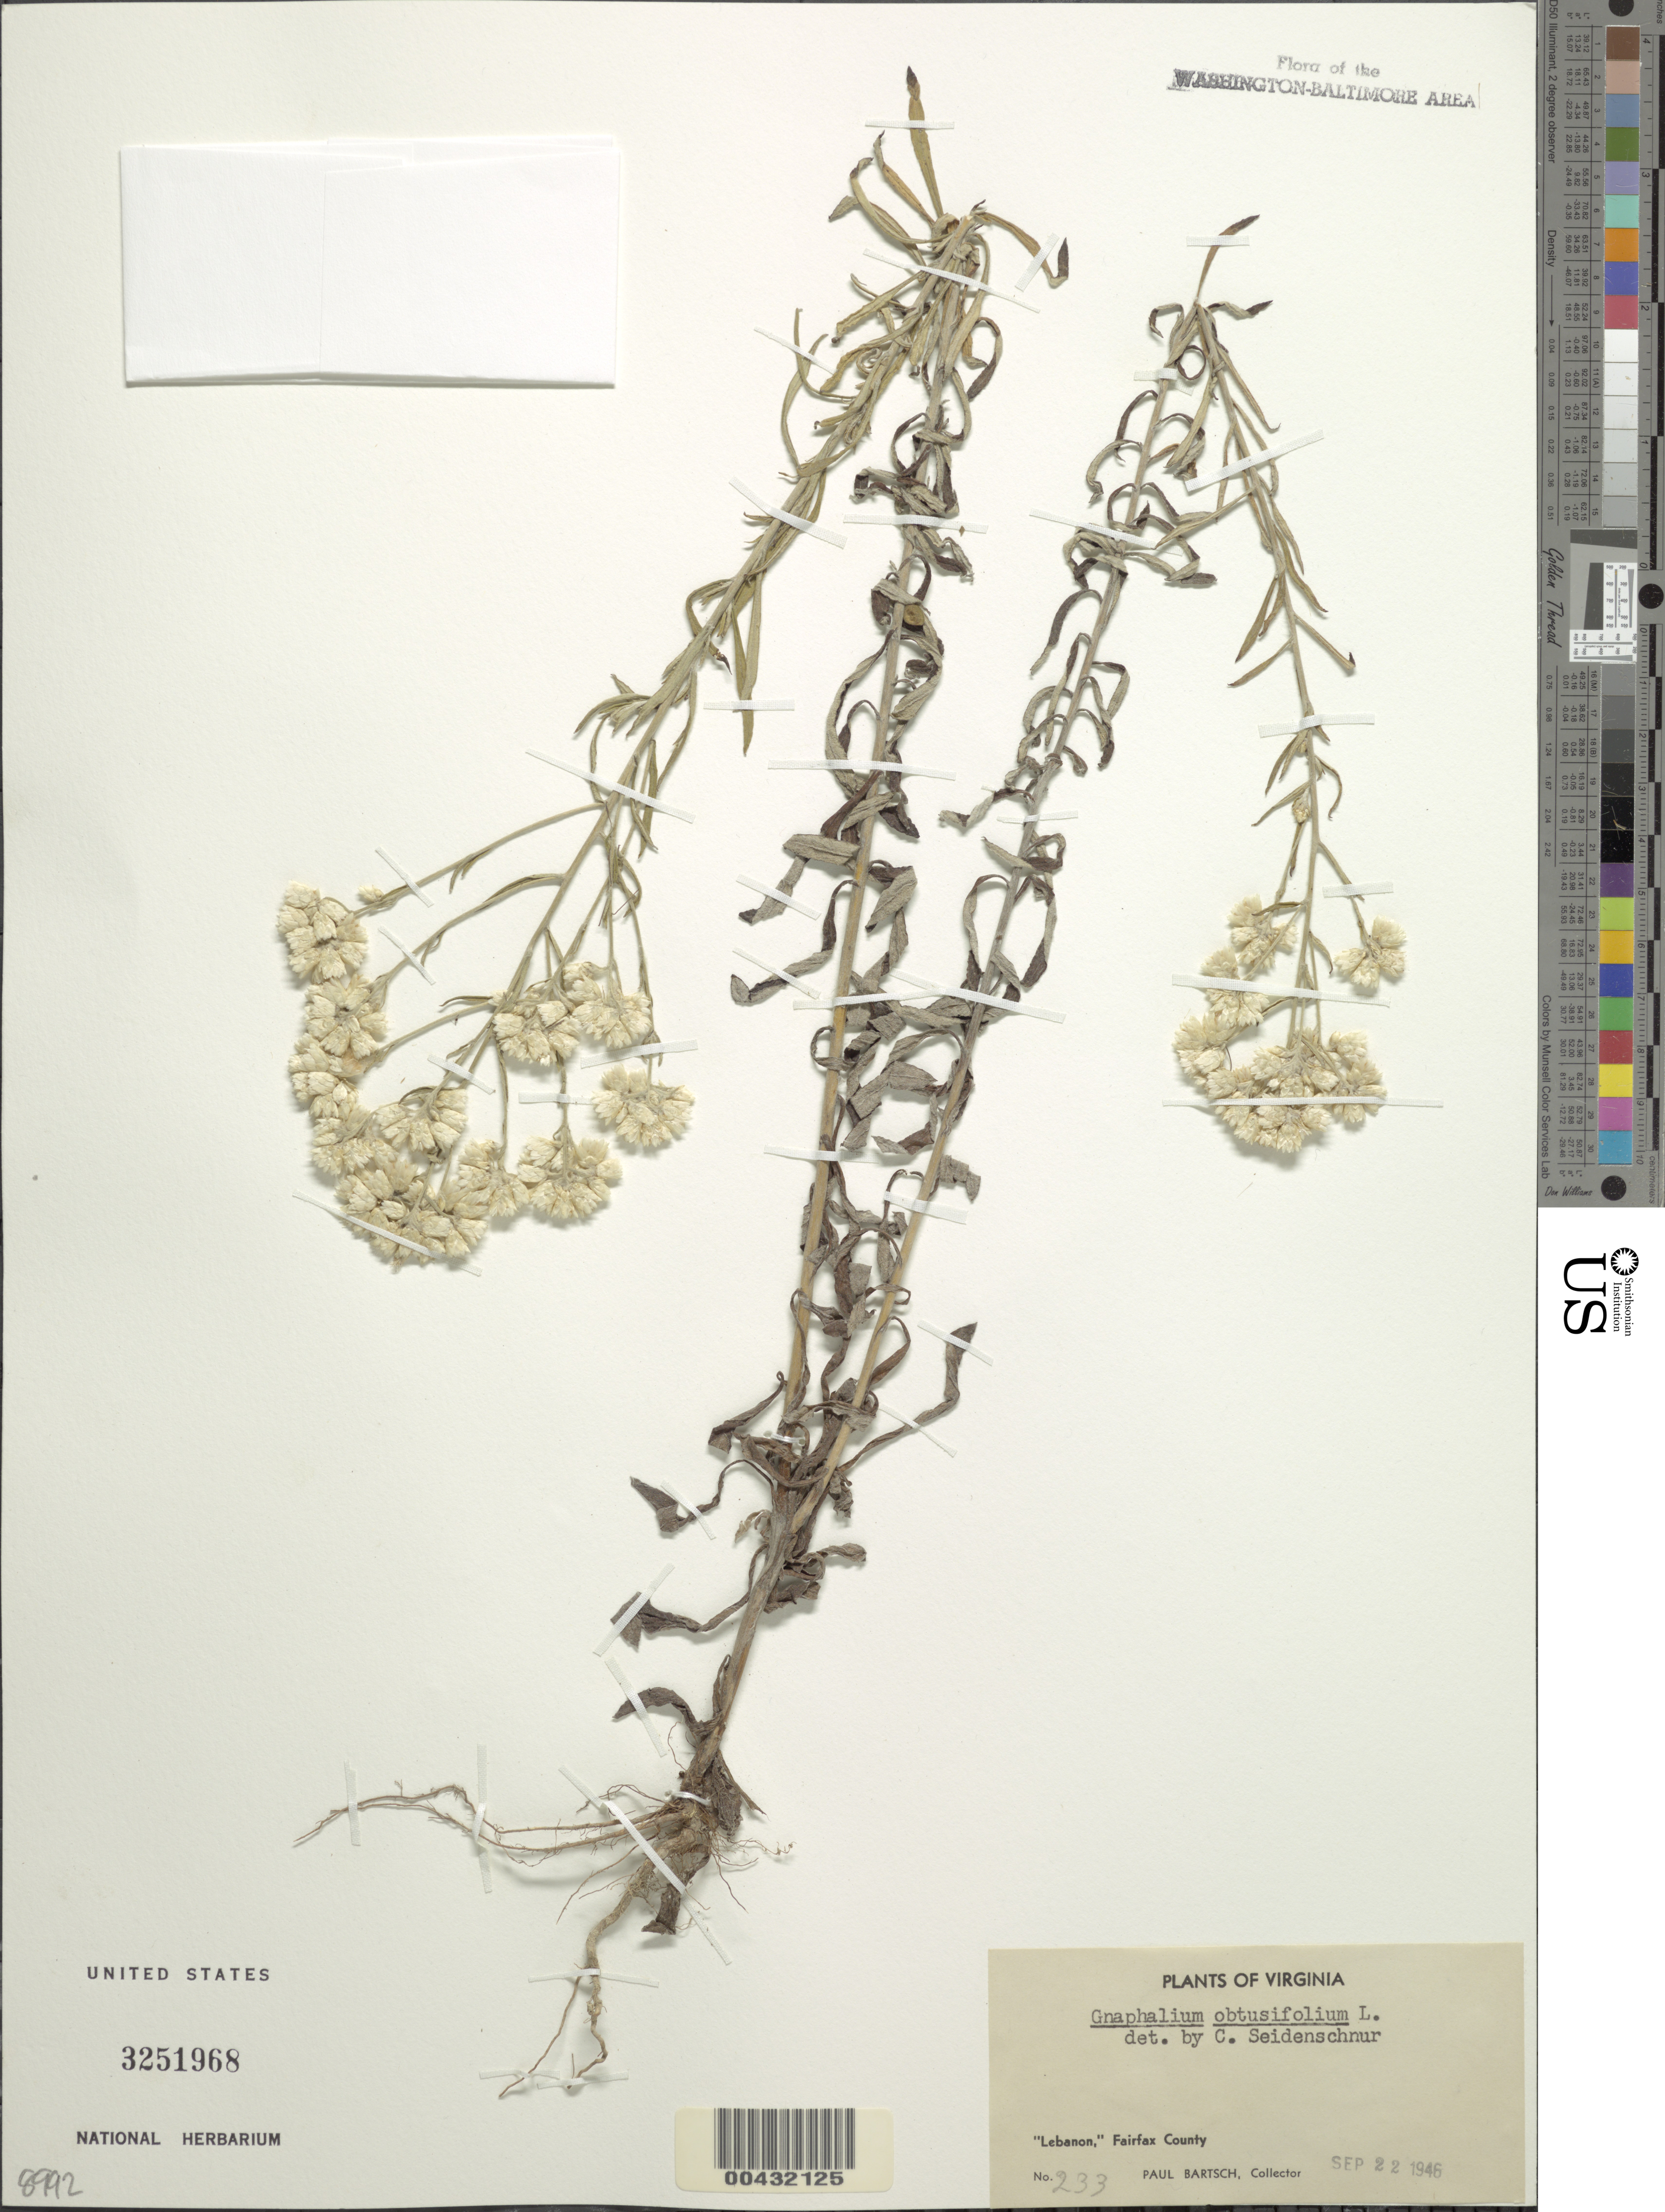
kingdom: Plantae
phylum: Tracheophyta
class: Magnoliopsida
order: Asterales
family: Asteraceae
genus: Pseudognaphalium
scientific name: Pseudognaphalium obtusifolium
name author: (L.) Hilliard & B.L. Burtt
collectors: P. Bartsch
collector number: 233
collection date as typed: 22 Sep 1946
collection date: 1946-09-22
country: United States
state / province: Virginia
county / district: Fairfax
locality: Lebanon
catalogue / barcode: US 3251968